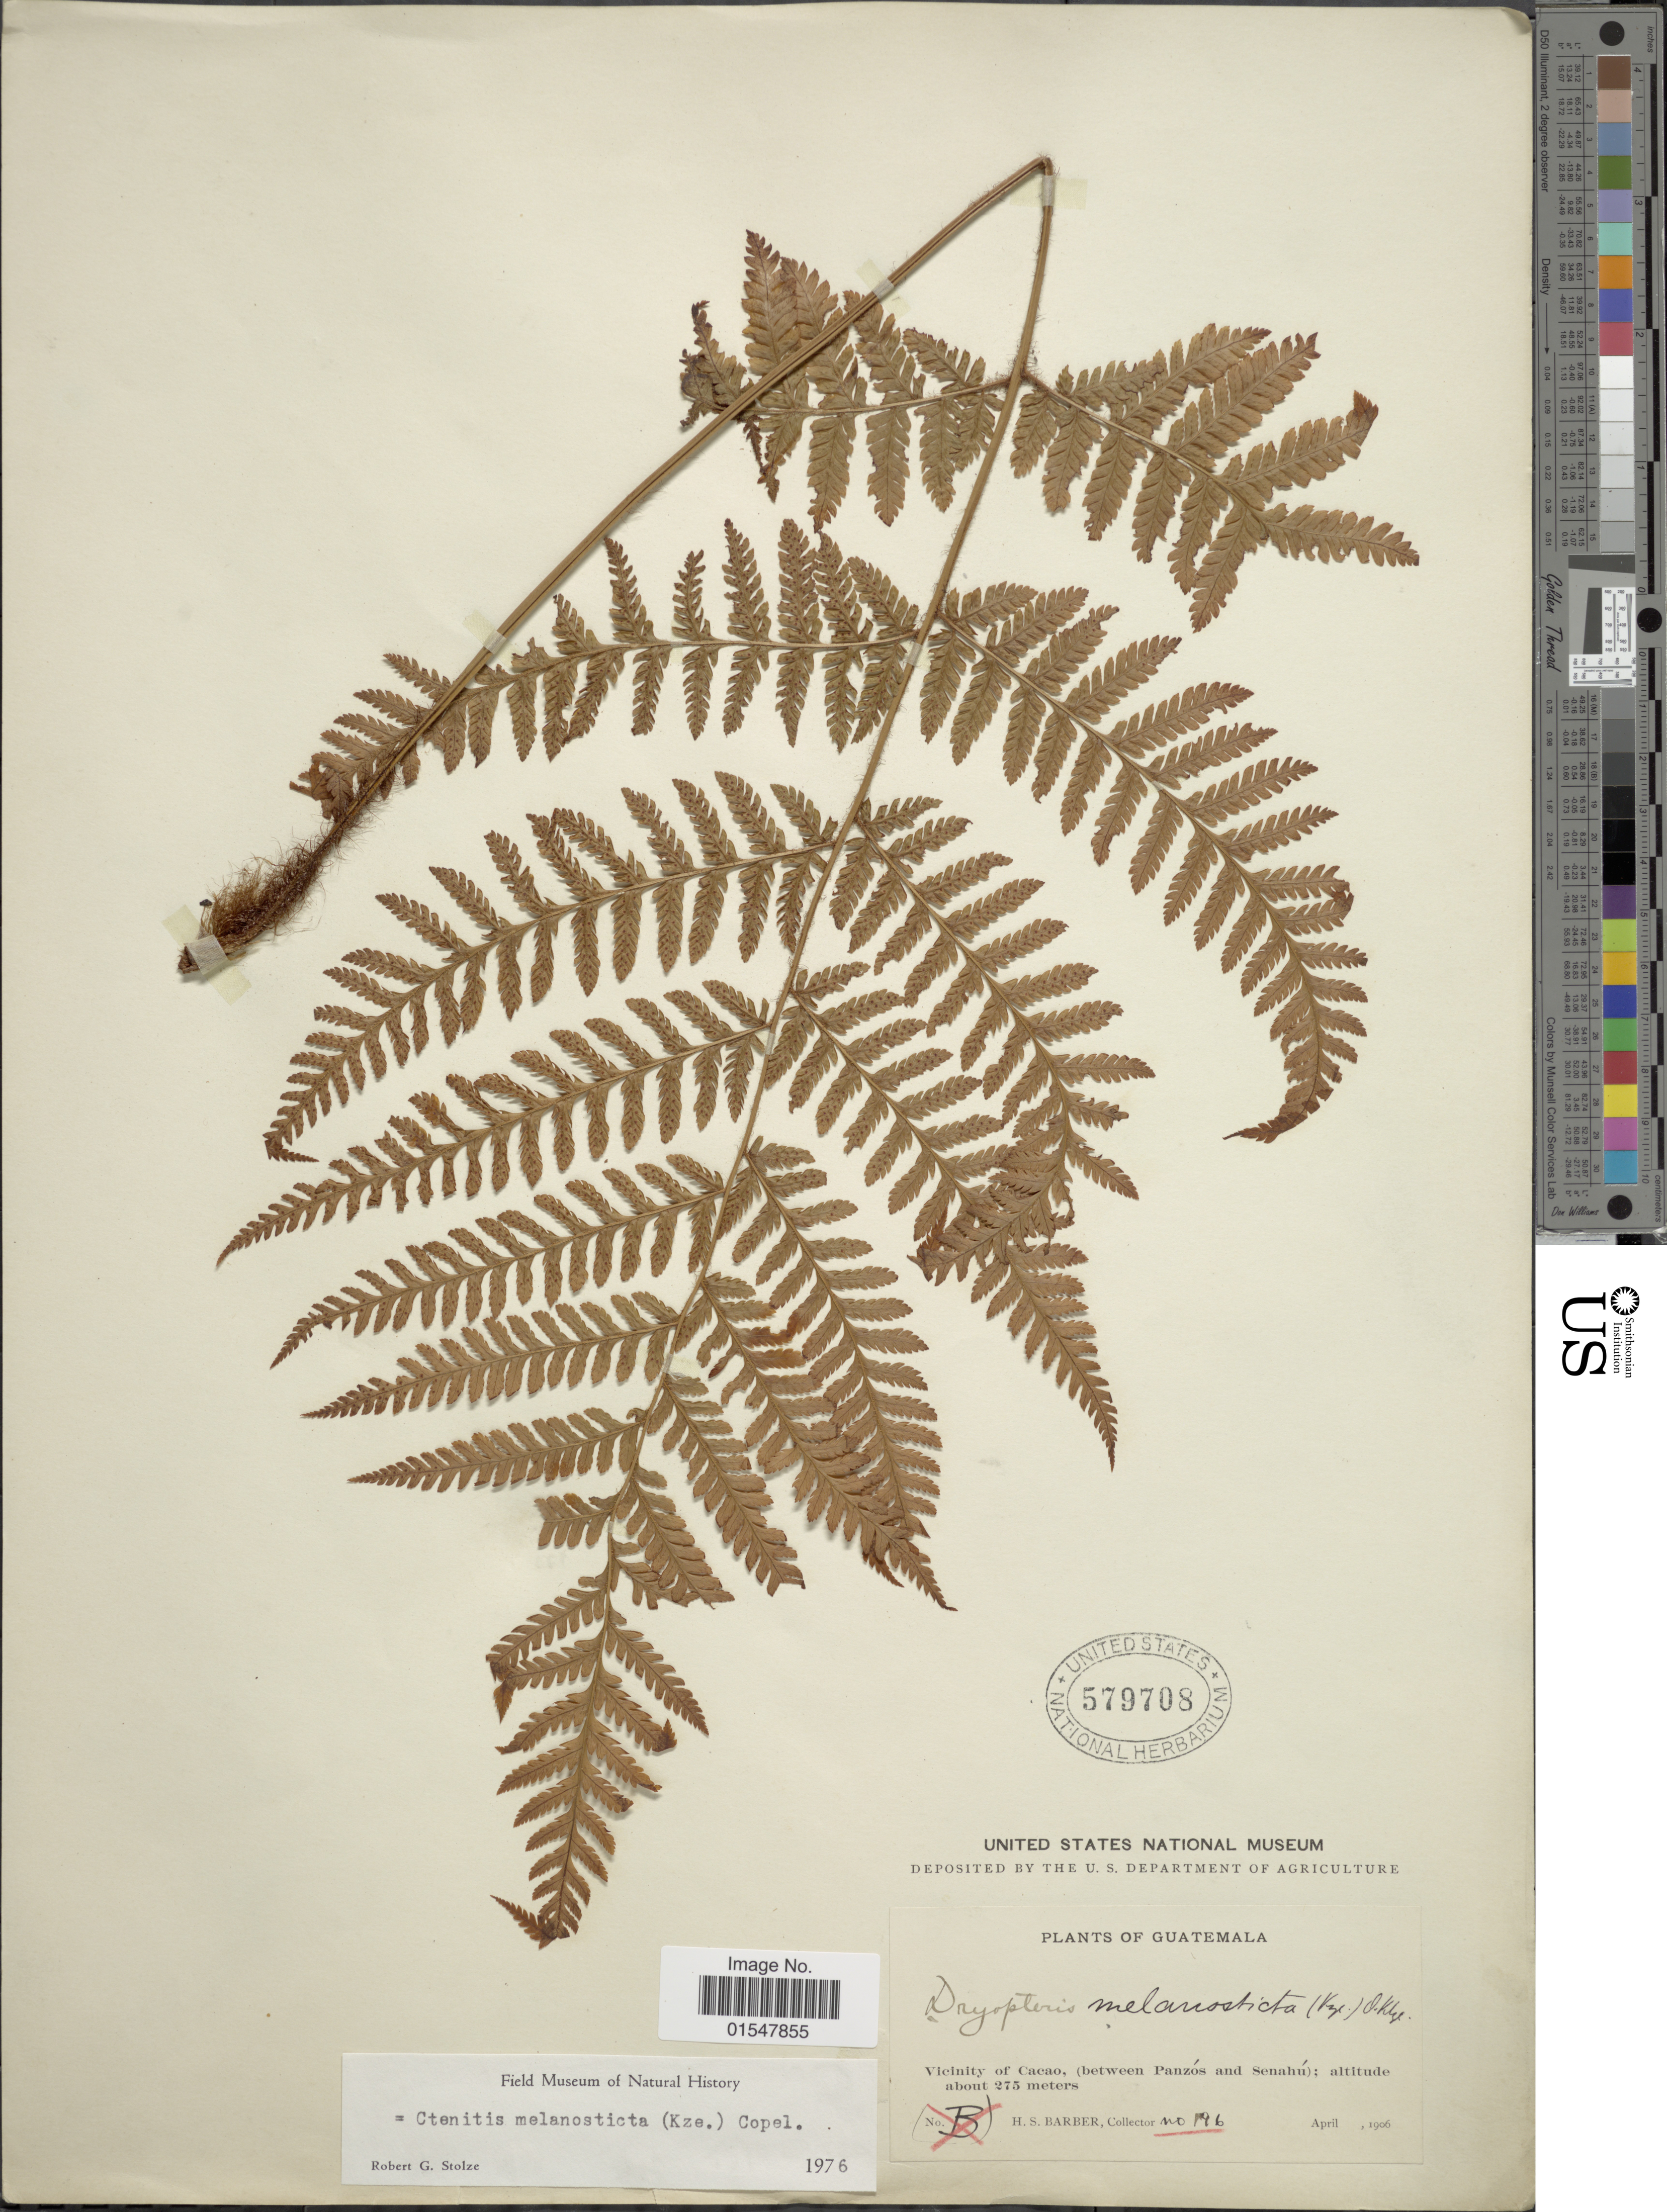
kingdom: Plantae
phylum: Tracheophyta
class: Polypodiopsida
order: Polypodiales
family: Dryopteridaceae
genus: Ctenitis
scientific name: Ctenitis melanosticta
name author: (Kunze) Copel.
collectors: H. Barber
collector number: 196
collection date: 1906-04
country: Guatemala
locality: Guatemala. Vicinity of Cacao, (between Panzós and Senahú)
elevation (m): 275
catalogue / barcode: US 579708